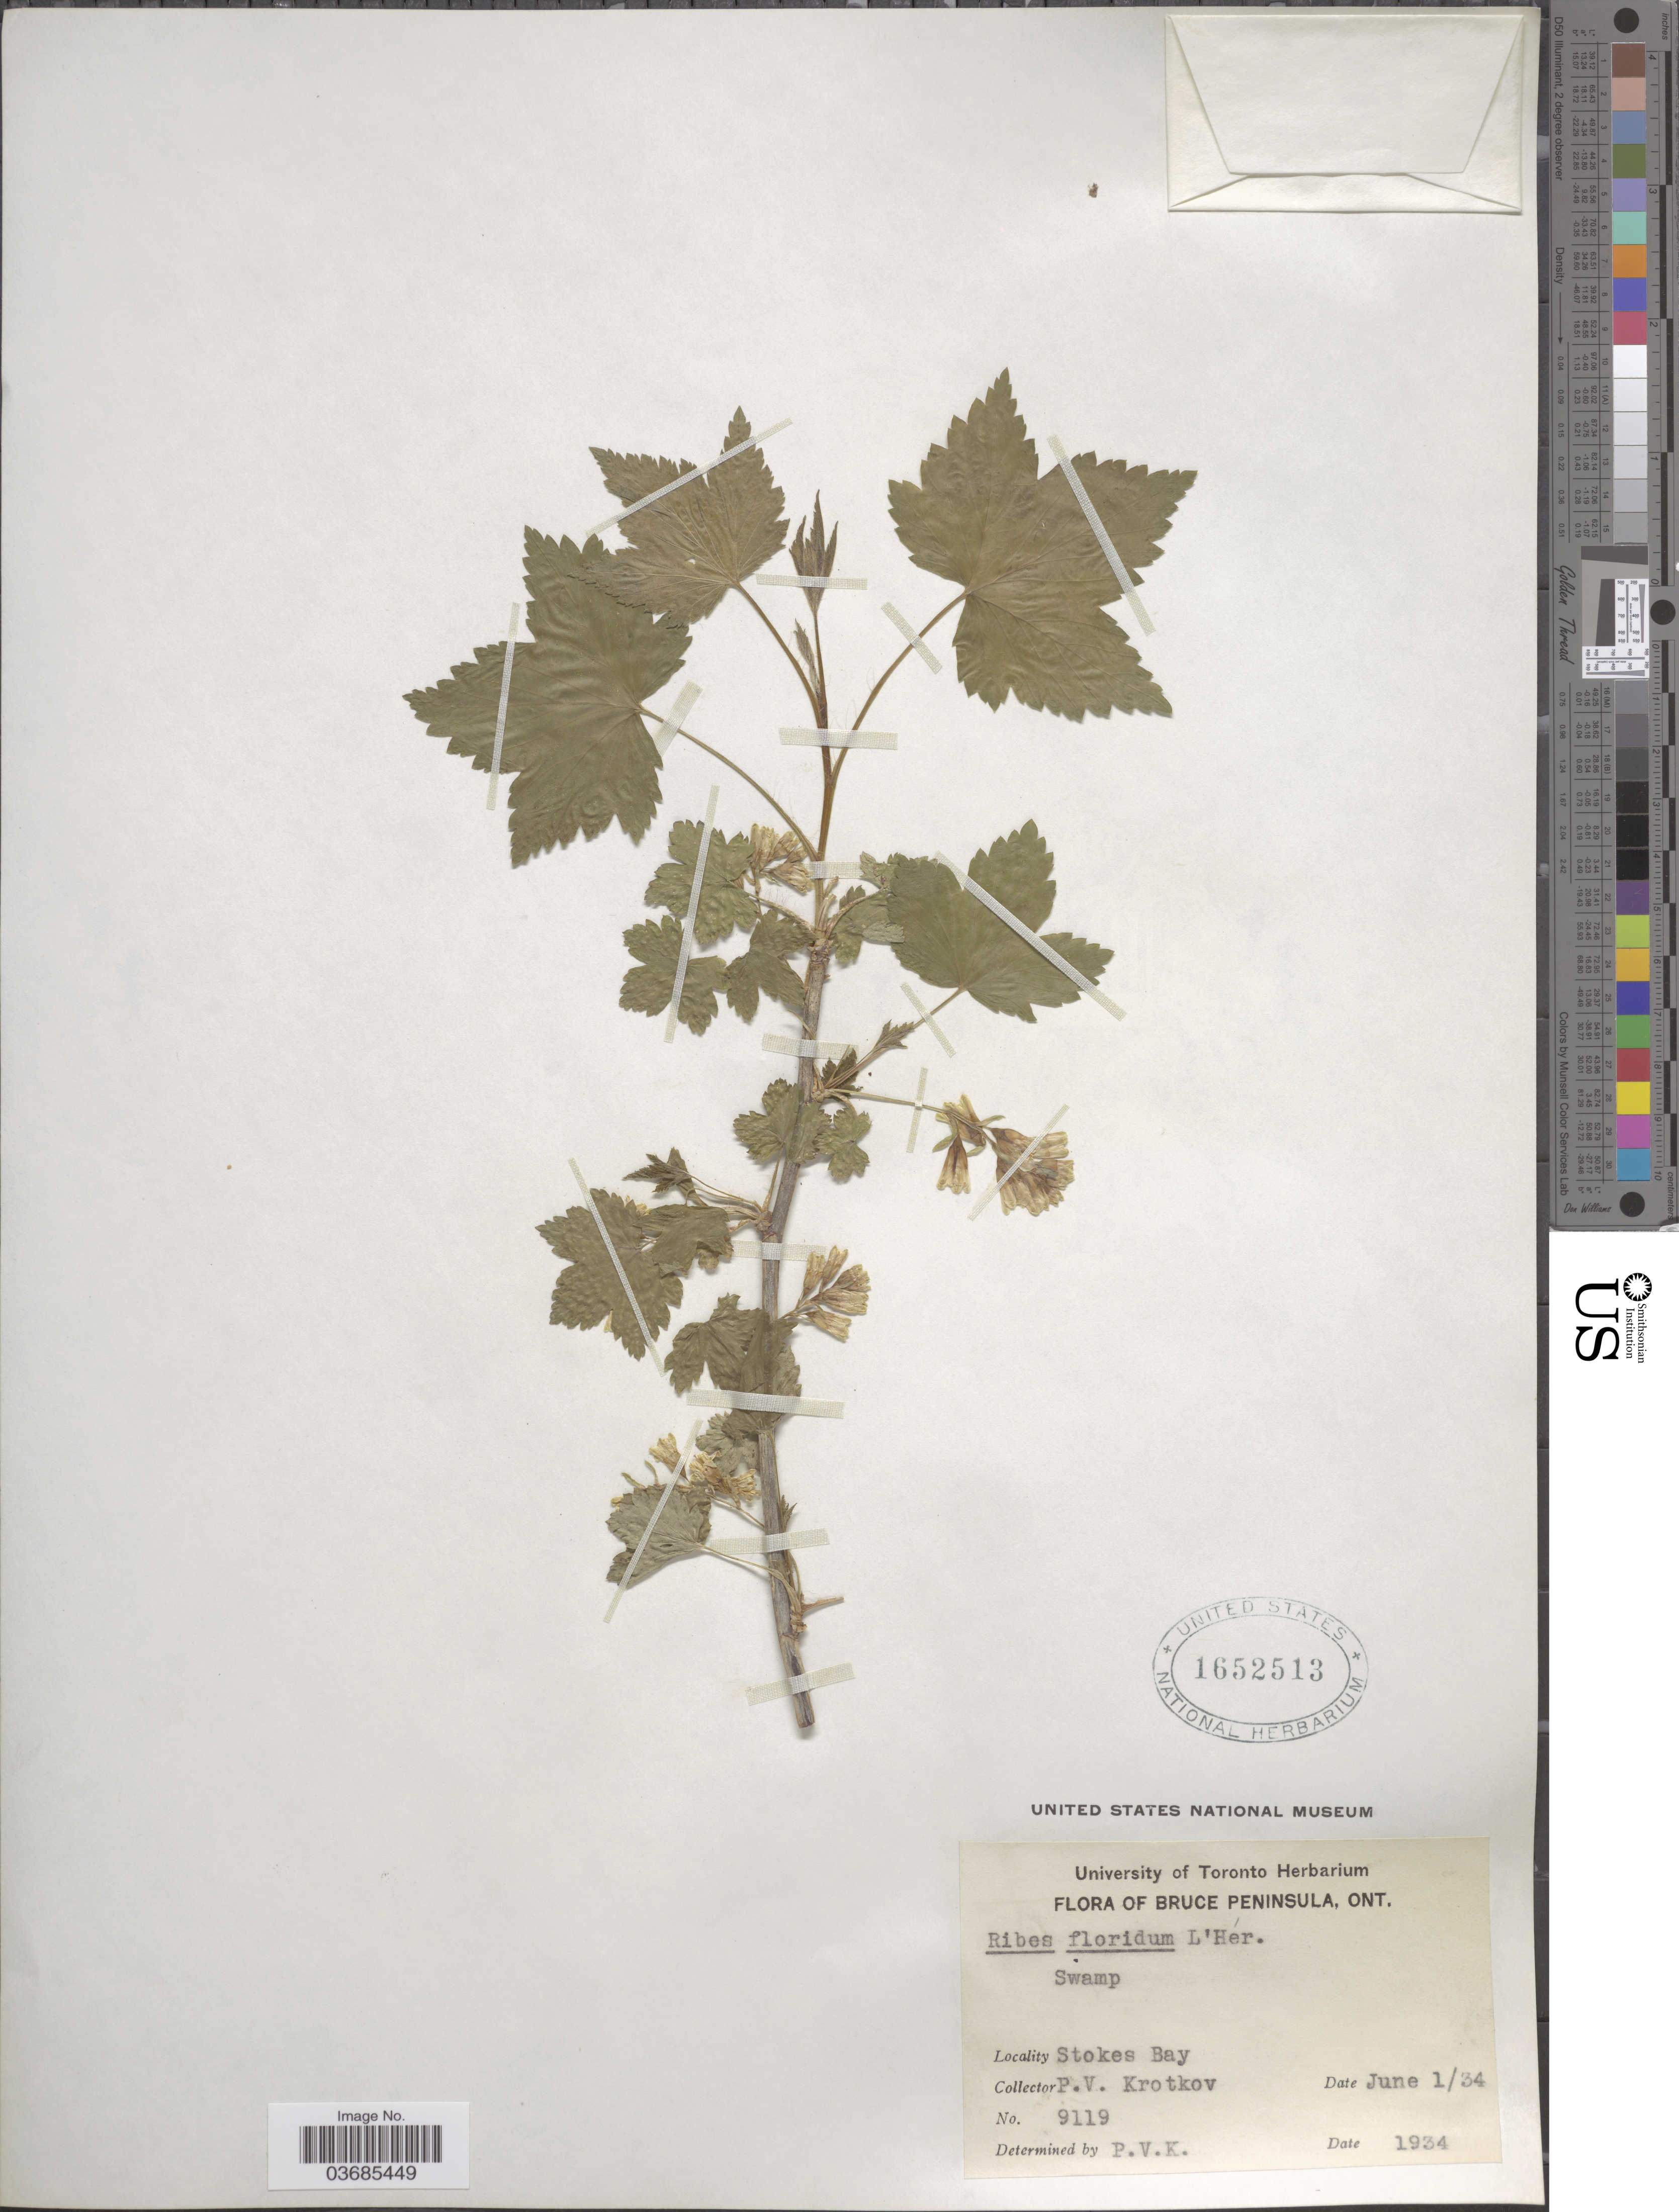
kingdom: Plantae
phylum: Tracheophyta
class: Magnoliopsida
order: Saxifragales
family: Grossulariaceae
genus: Ribes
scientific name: Ribes americanum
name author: Mill.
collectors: P. V. Krotkov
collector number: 9119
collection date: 1934-06-01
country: Canada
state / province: Ontario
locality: Bruce Peninsula. Stokes Bay.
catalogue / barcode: US 1652513